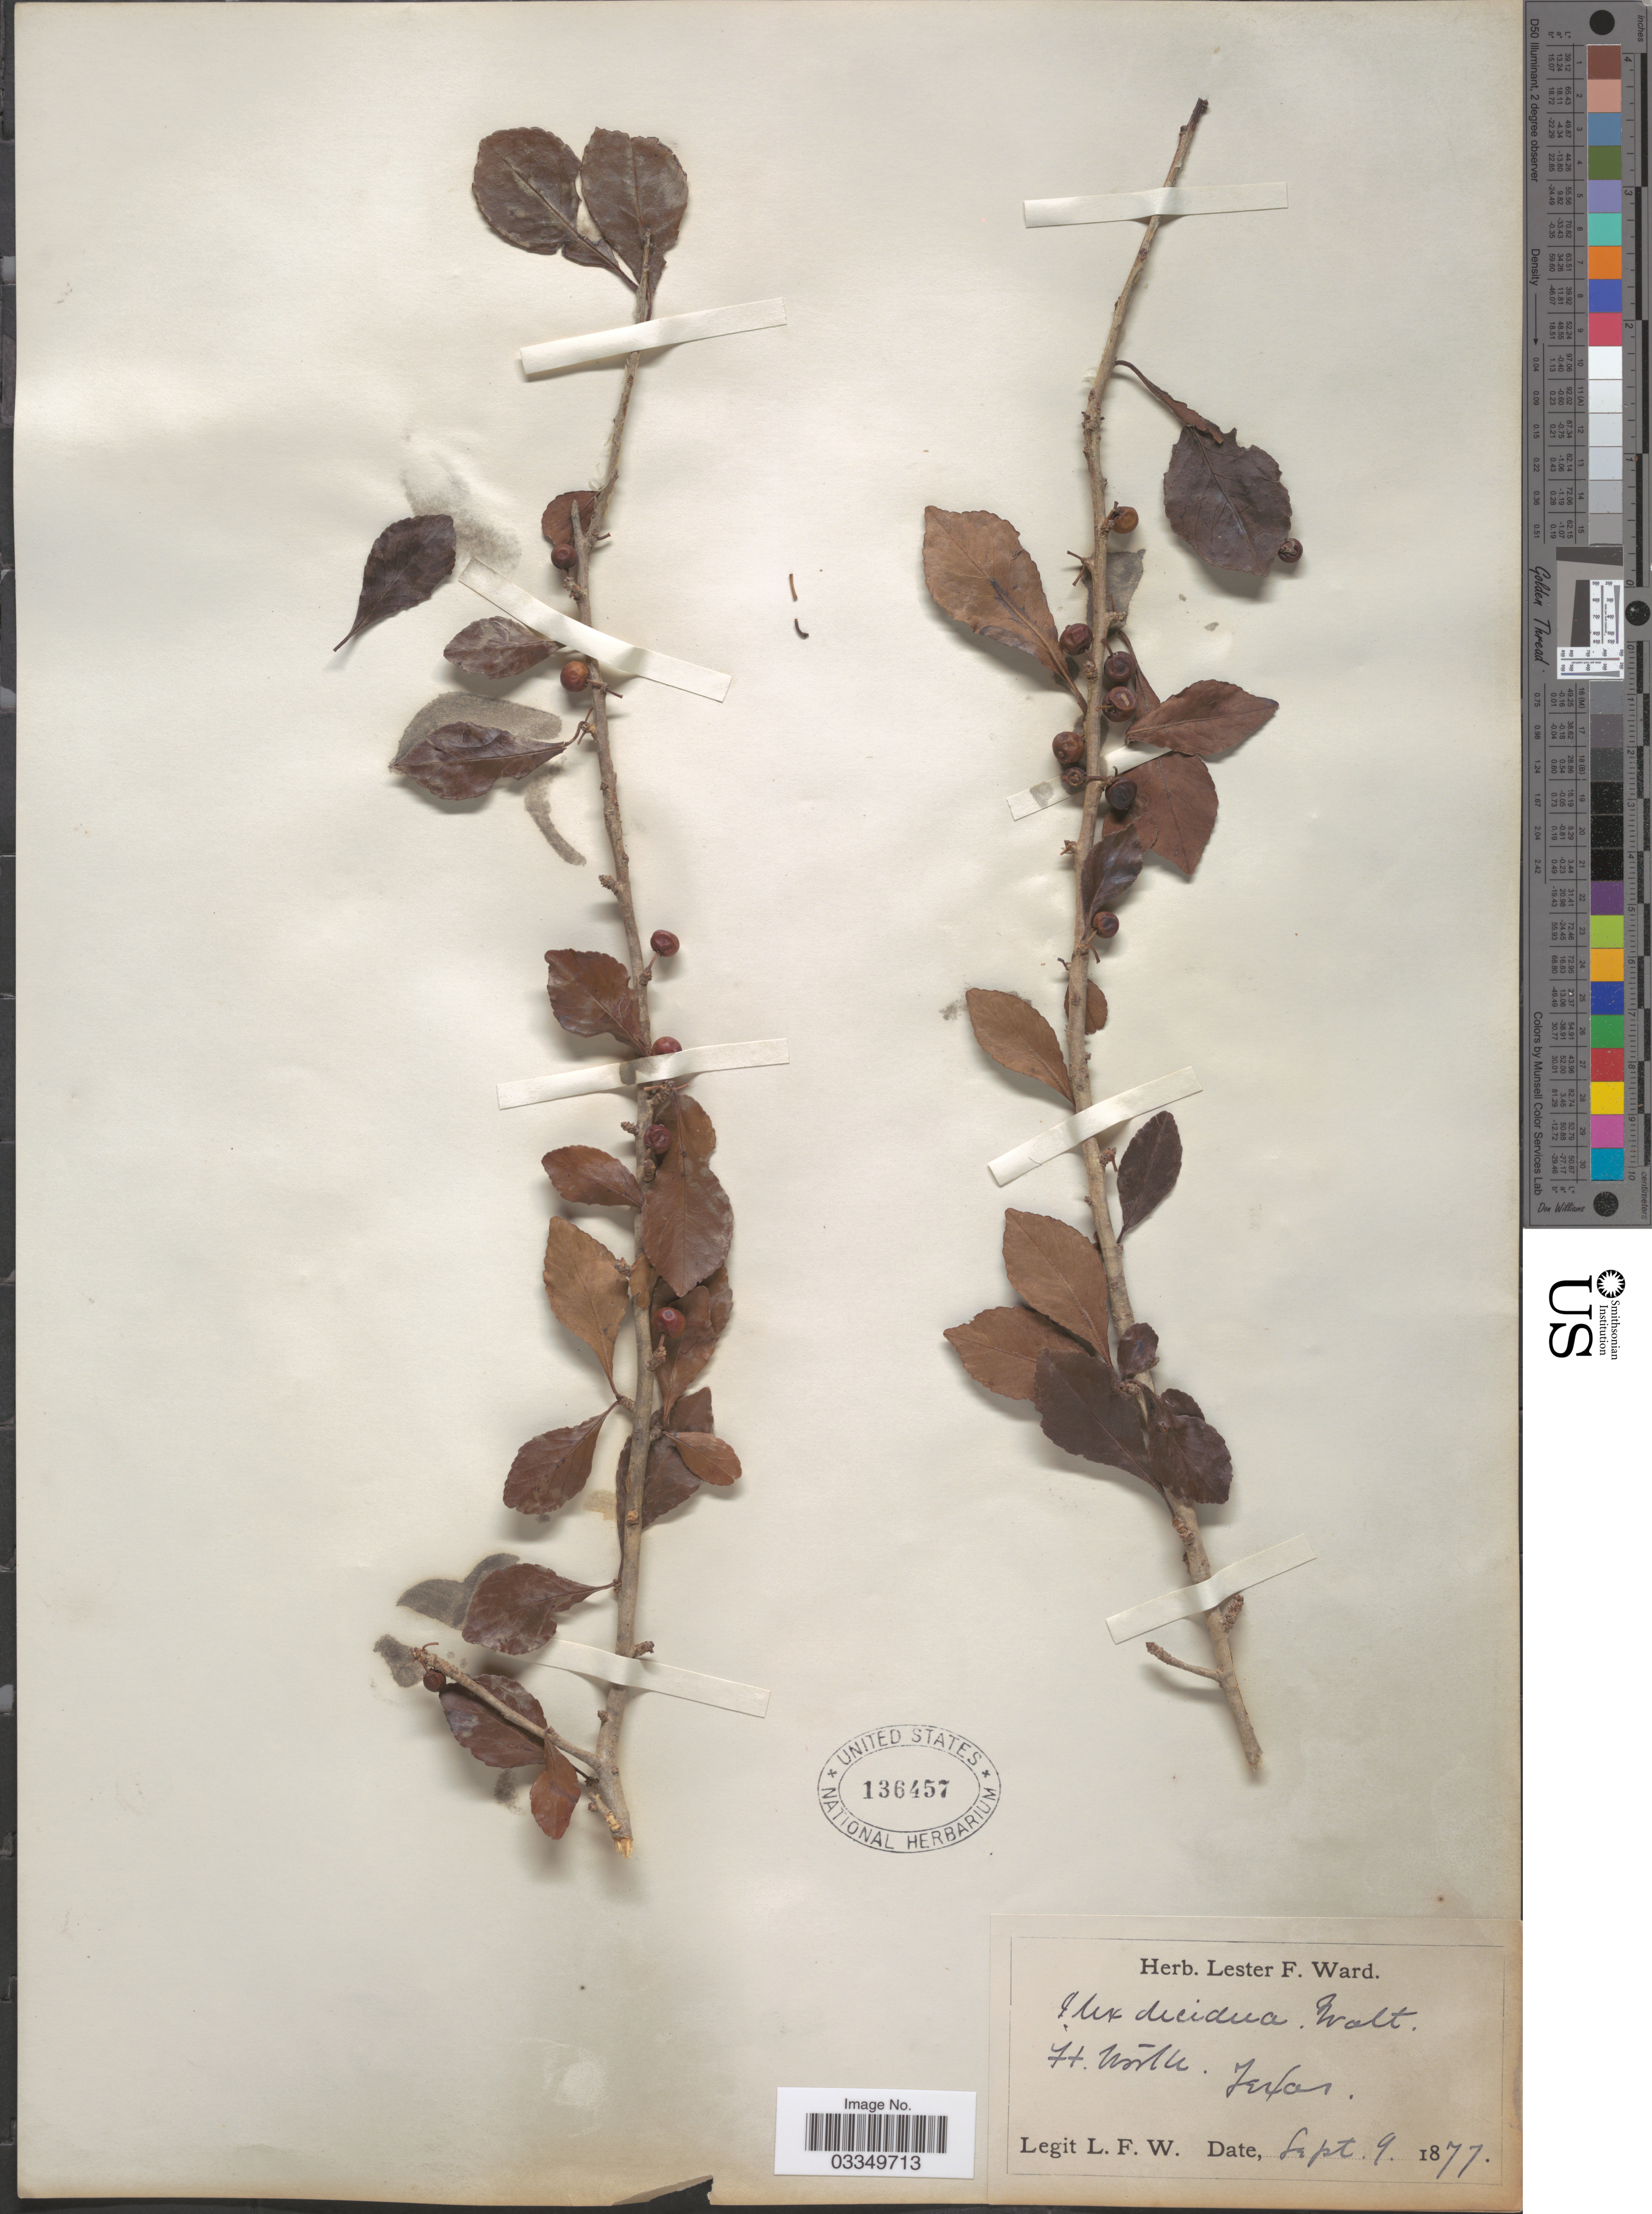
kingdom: Plantae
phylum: Tracheophyta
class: Magnoliopsida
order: Aquifoliales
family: Aquifoliaceae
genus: Ilex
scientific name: Ilex decidua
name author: Walter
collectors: L. F. Ward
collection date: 1877-09-09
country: United States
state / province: Texas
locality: Ft. Worth.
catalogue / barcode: US 136457